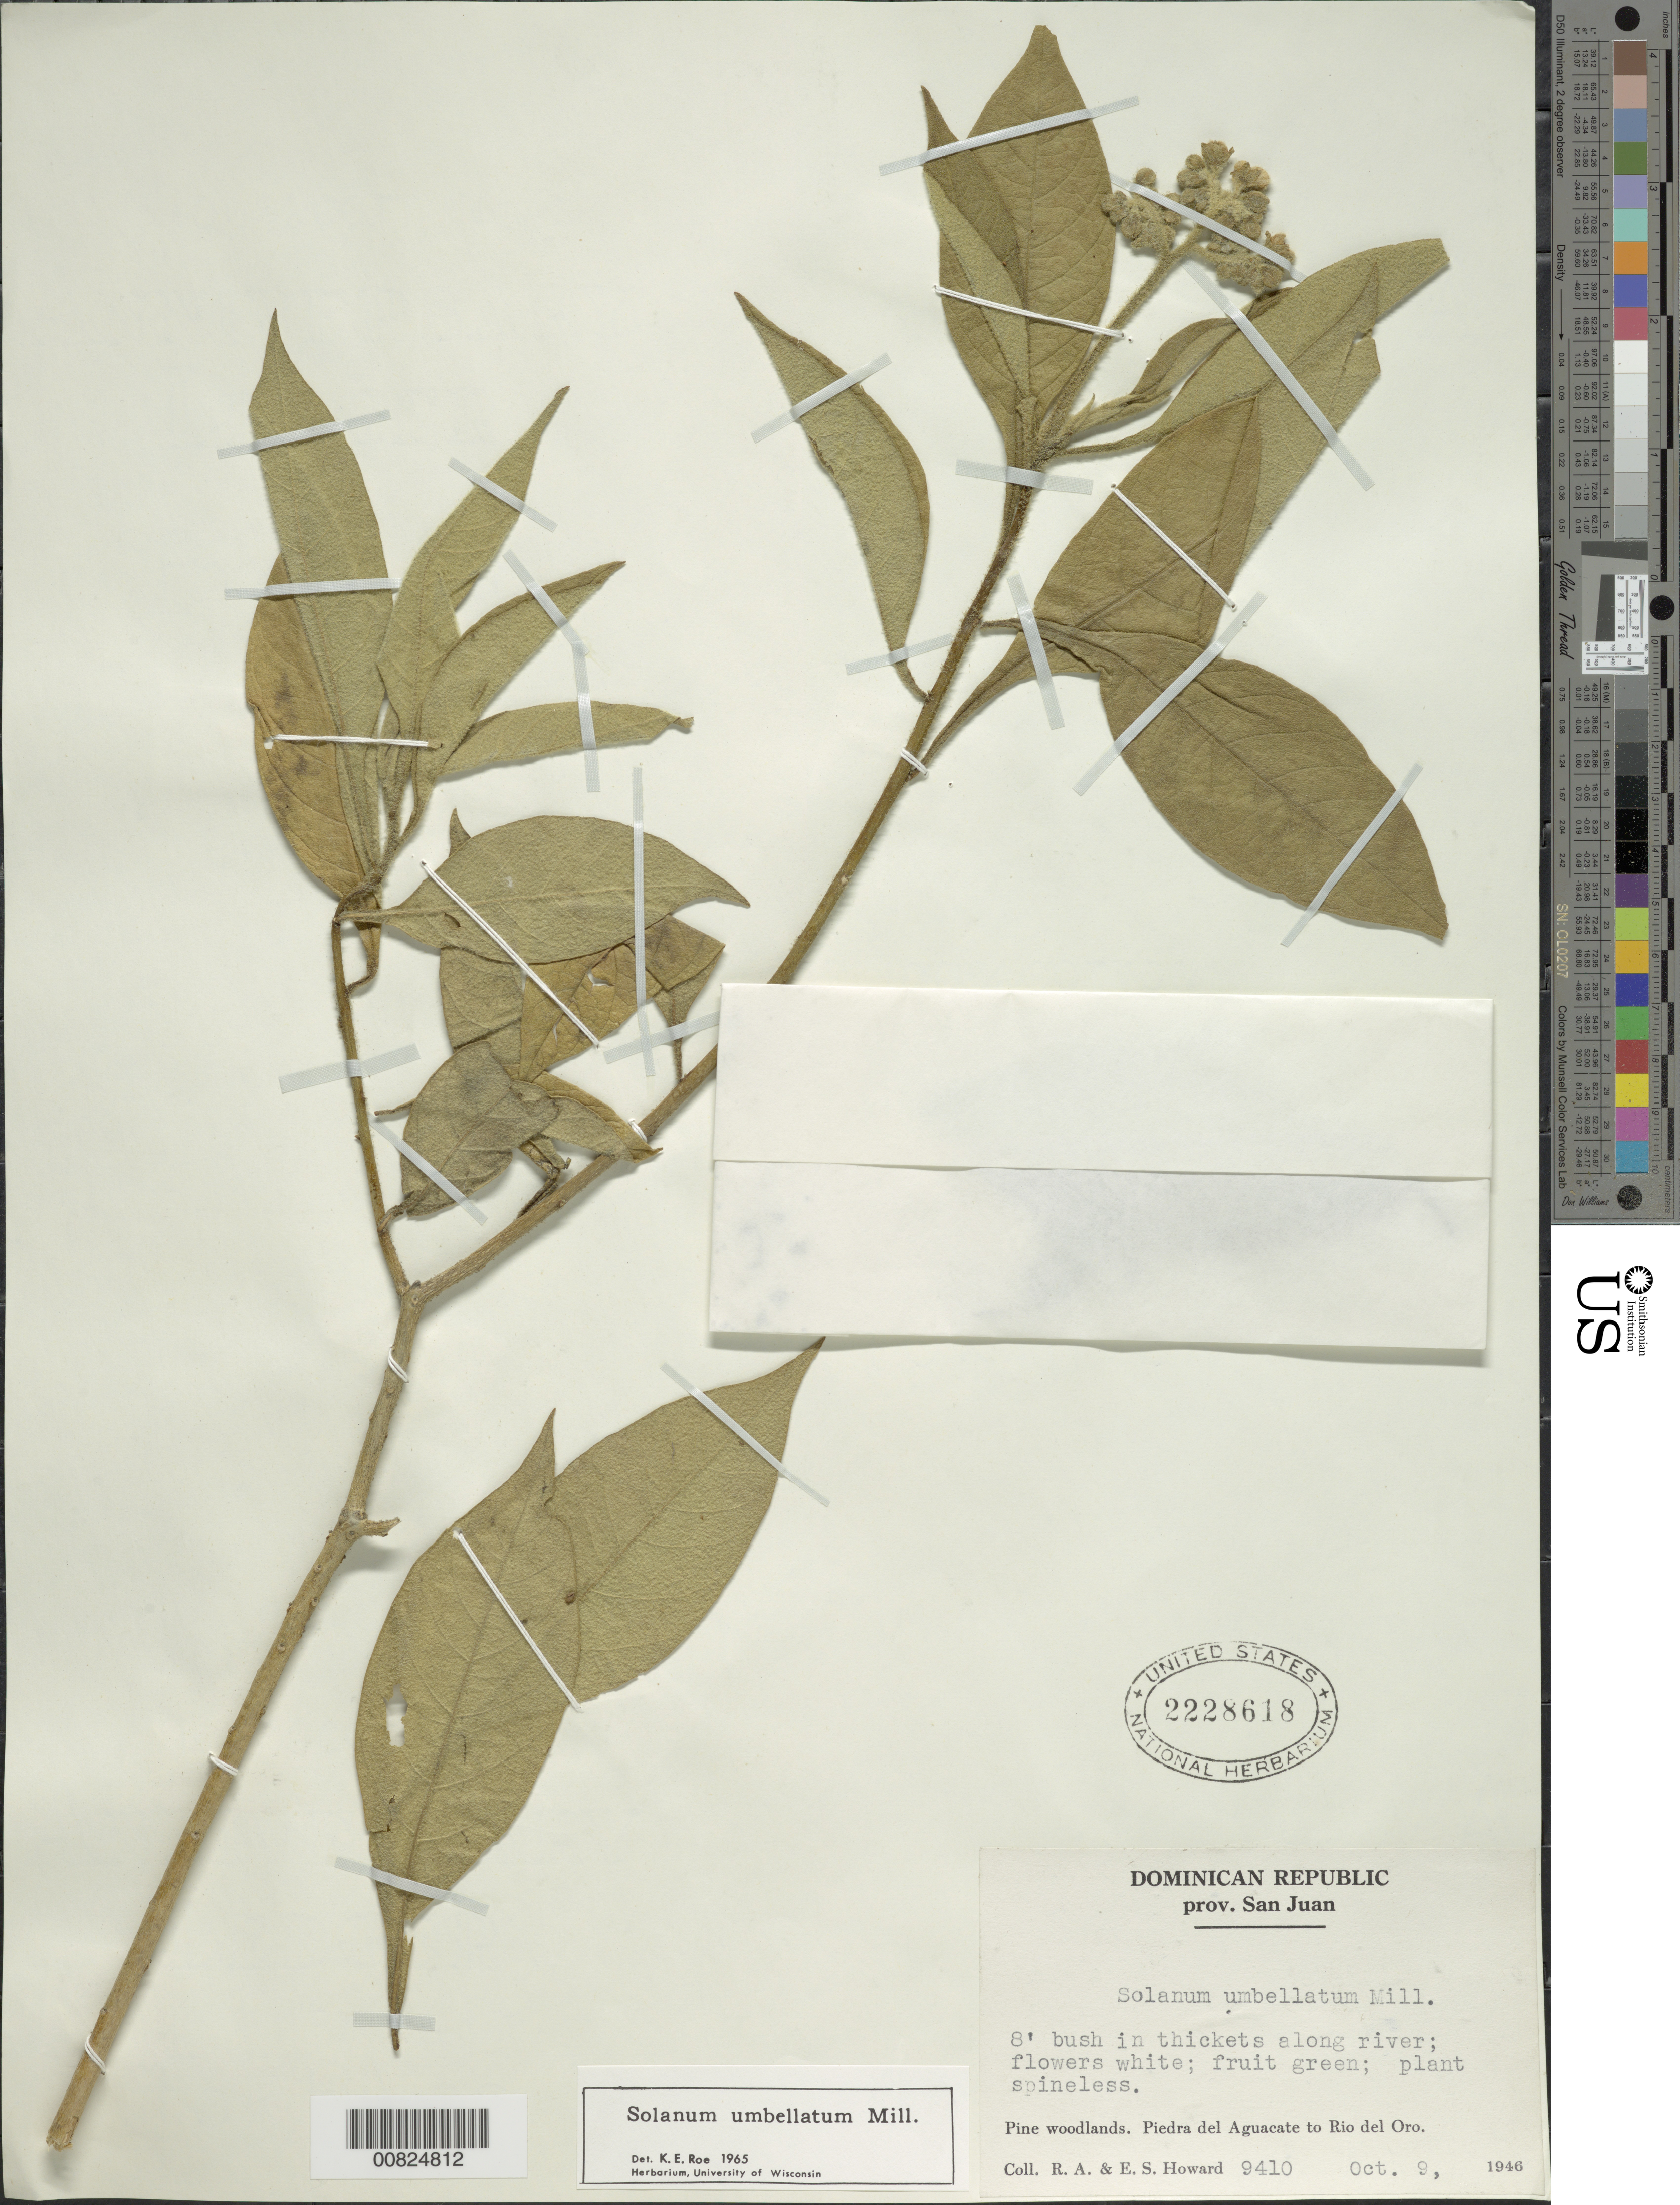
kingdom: Plantae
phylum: Tracheophyta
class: Magnoliopsida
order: Solanales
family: Solanaceae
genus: Solanum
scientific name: Solanum umbellatum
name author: Mill.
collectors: R. A. Howard & E. S. Howard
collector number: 9410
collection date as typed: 09 Oct 1946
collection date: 1946-10-09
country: Dominican Republic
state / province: San Juan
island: Hispaniola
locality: Piedra del Aguacate to Rio del Oro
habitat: In thickets along river in pine woodlands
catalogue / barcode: US 2228618